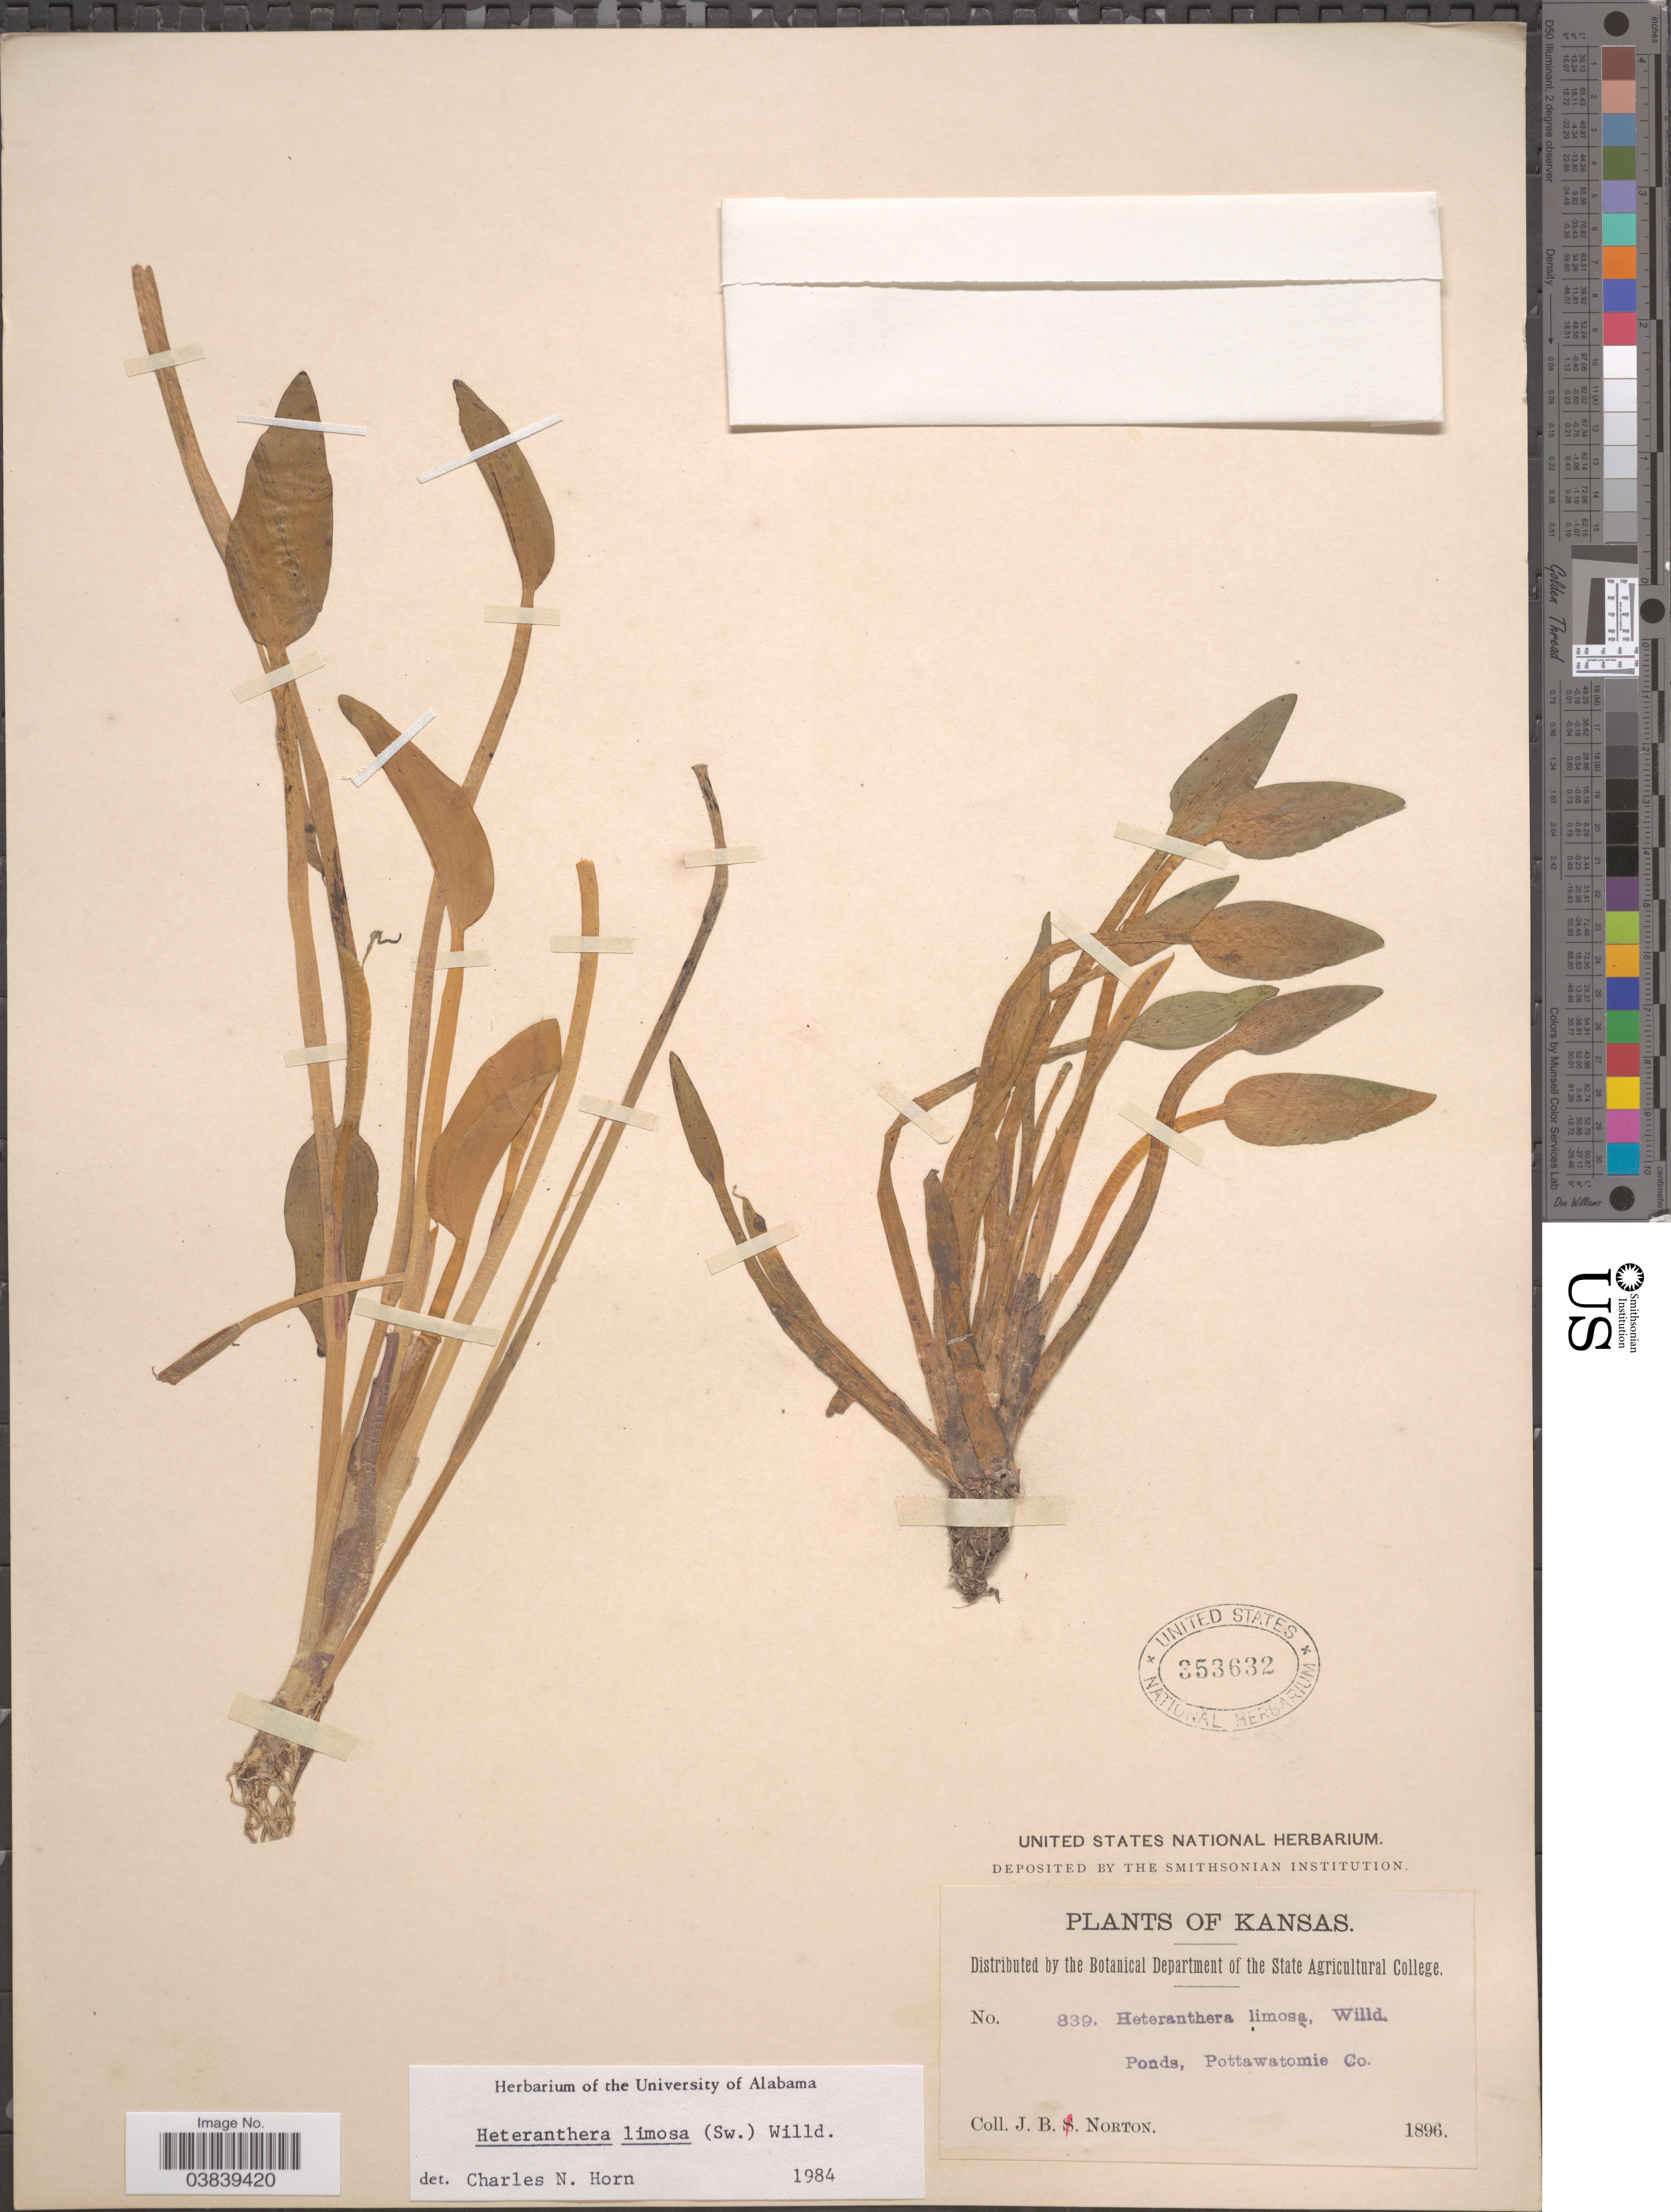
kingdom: Plantae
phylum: Tracheophyta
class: Liliopsida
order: Commelinales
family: Pontederiaceae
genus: Heteranthera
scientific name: Heteranthera limosa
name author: (Sw.) Willd.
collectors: J. B. Norton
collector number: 839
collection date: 1896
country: United States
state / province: Kansas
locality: Ponds, Pottawatomie Co.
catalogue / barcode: US 353632